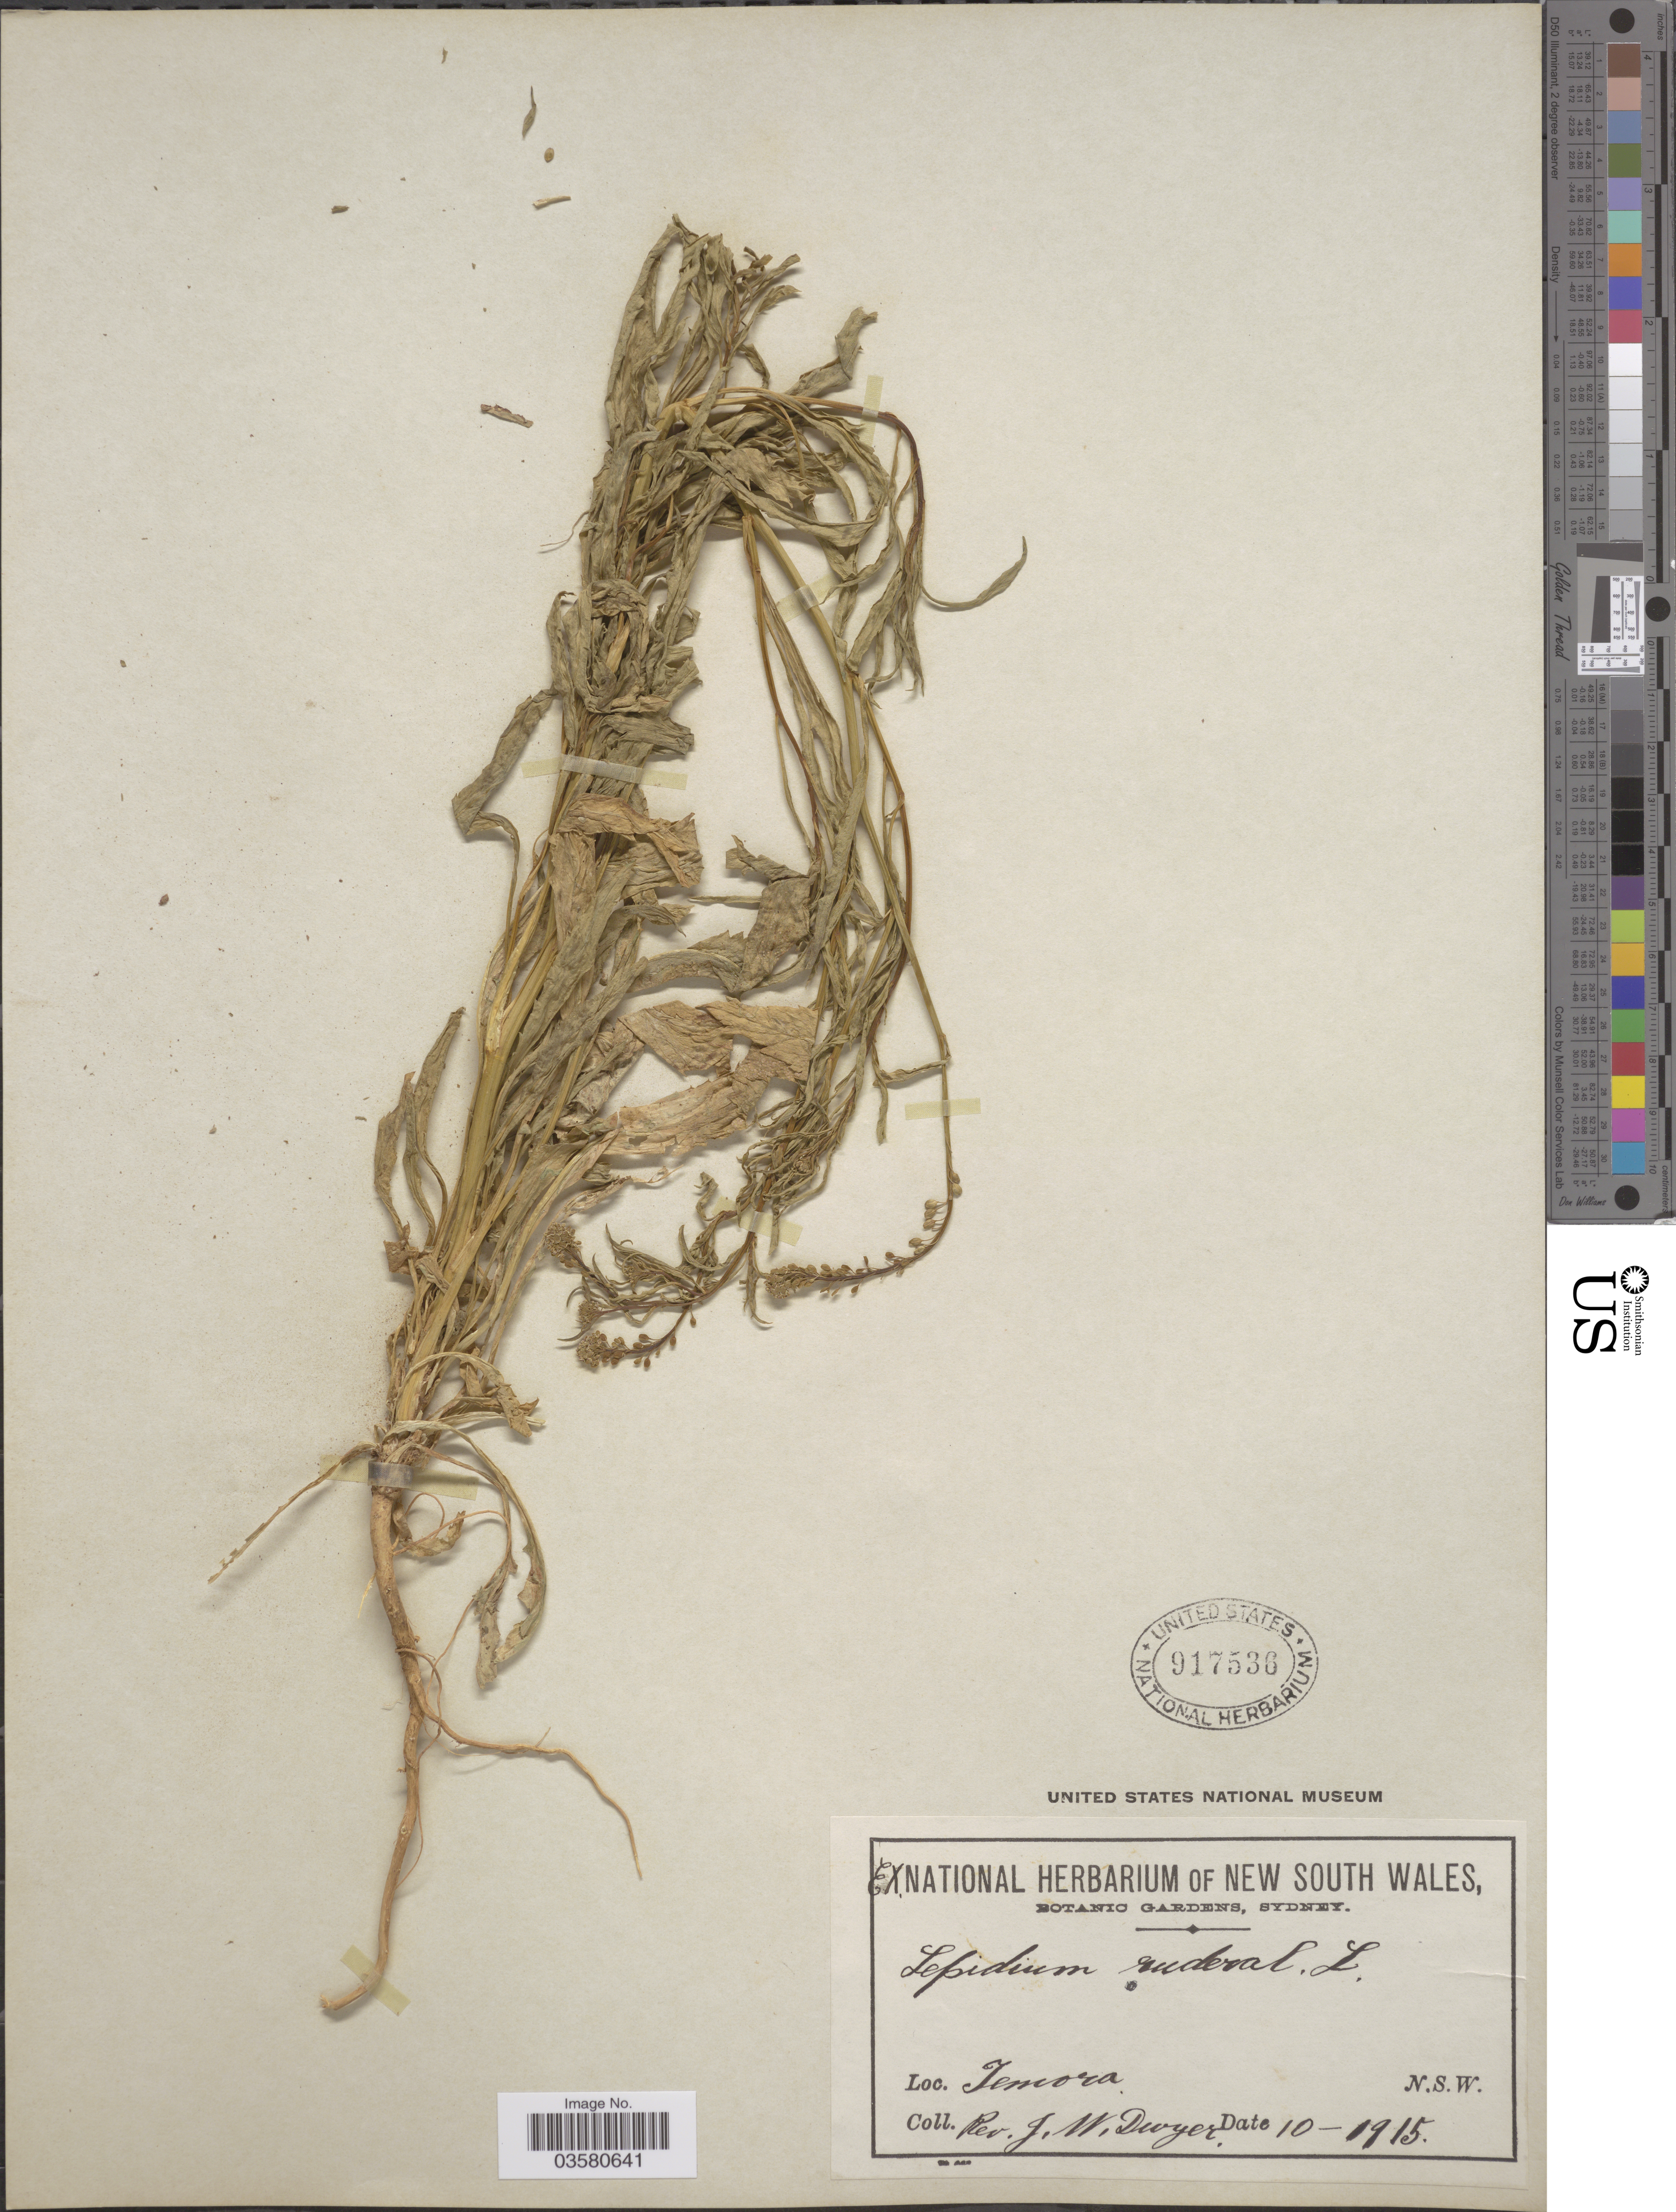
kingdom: Plantae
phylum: Tracheophyta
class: Magnoliopsida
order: Brassicales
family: Brassicaceae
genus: Lepidium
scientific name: Lepidium ruderale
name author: Burm. f.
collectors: J. Dwyer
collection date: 1915-10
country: Australia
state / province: New South Wales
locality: Temora.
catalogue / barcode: US 917536